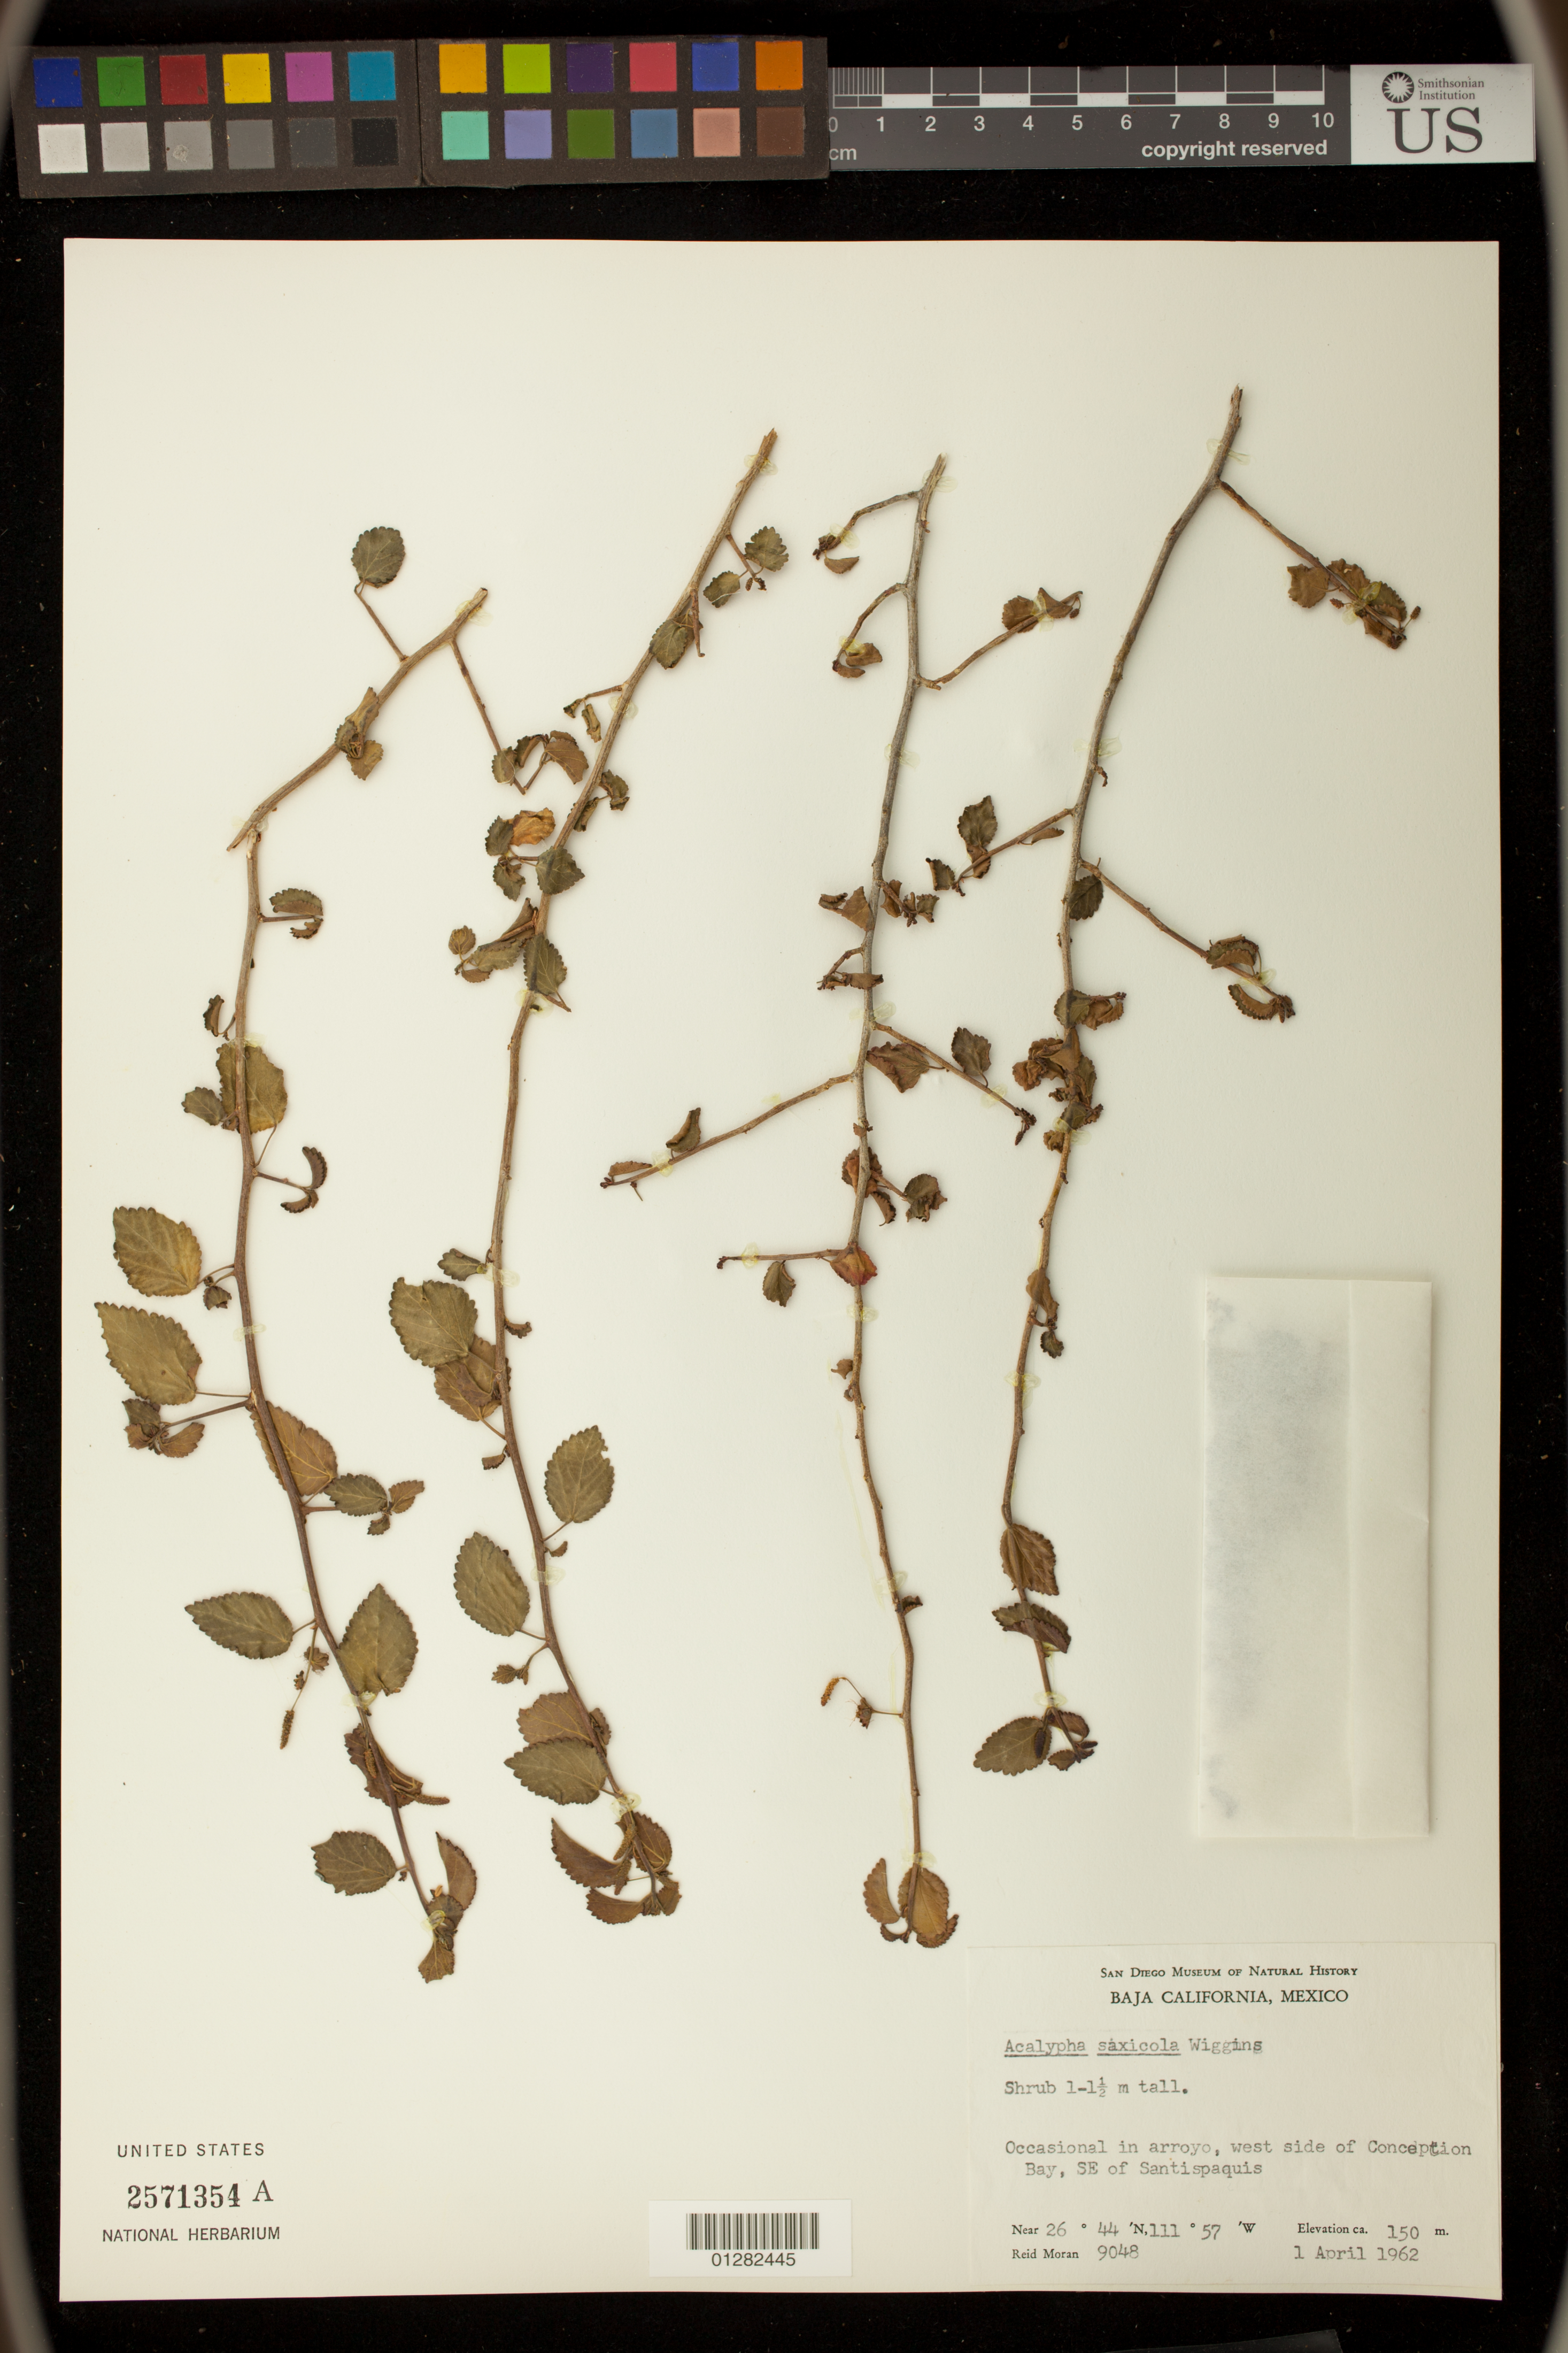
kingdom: Plantae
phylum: Tracheophyta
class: Magnoliopsida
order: Malpighiales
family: Euphorbiaceae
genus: Acalypha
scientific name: Acalypha saxicola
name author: Wiggins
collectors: R. Moran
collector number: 9048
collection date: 1962-04-01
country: Mexico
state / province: Baja California Sur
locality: west side of Conception Bay, SE of Santispaquis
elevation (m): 150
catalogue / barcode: US 2571354